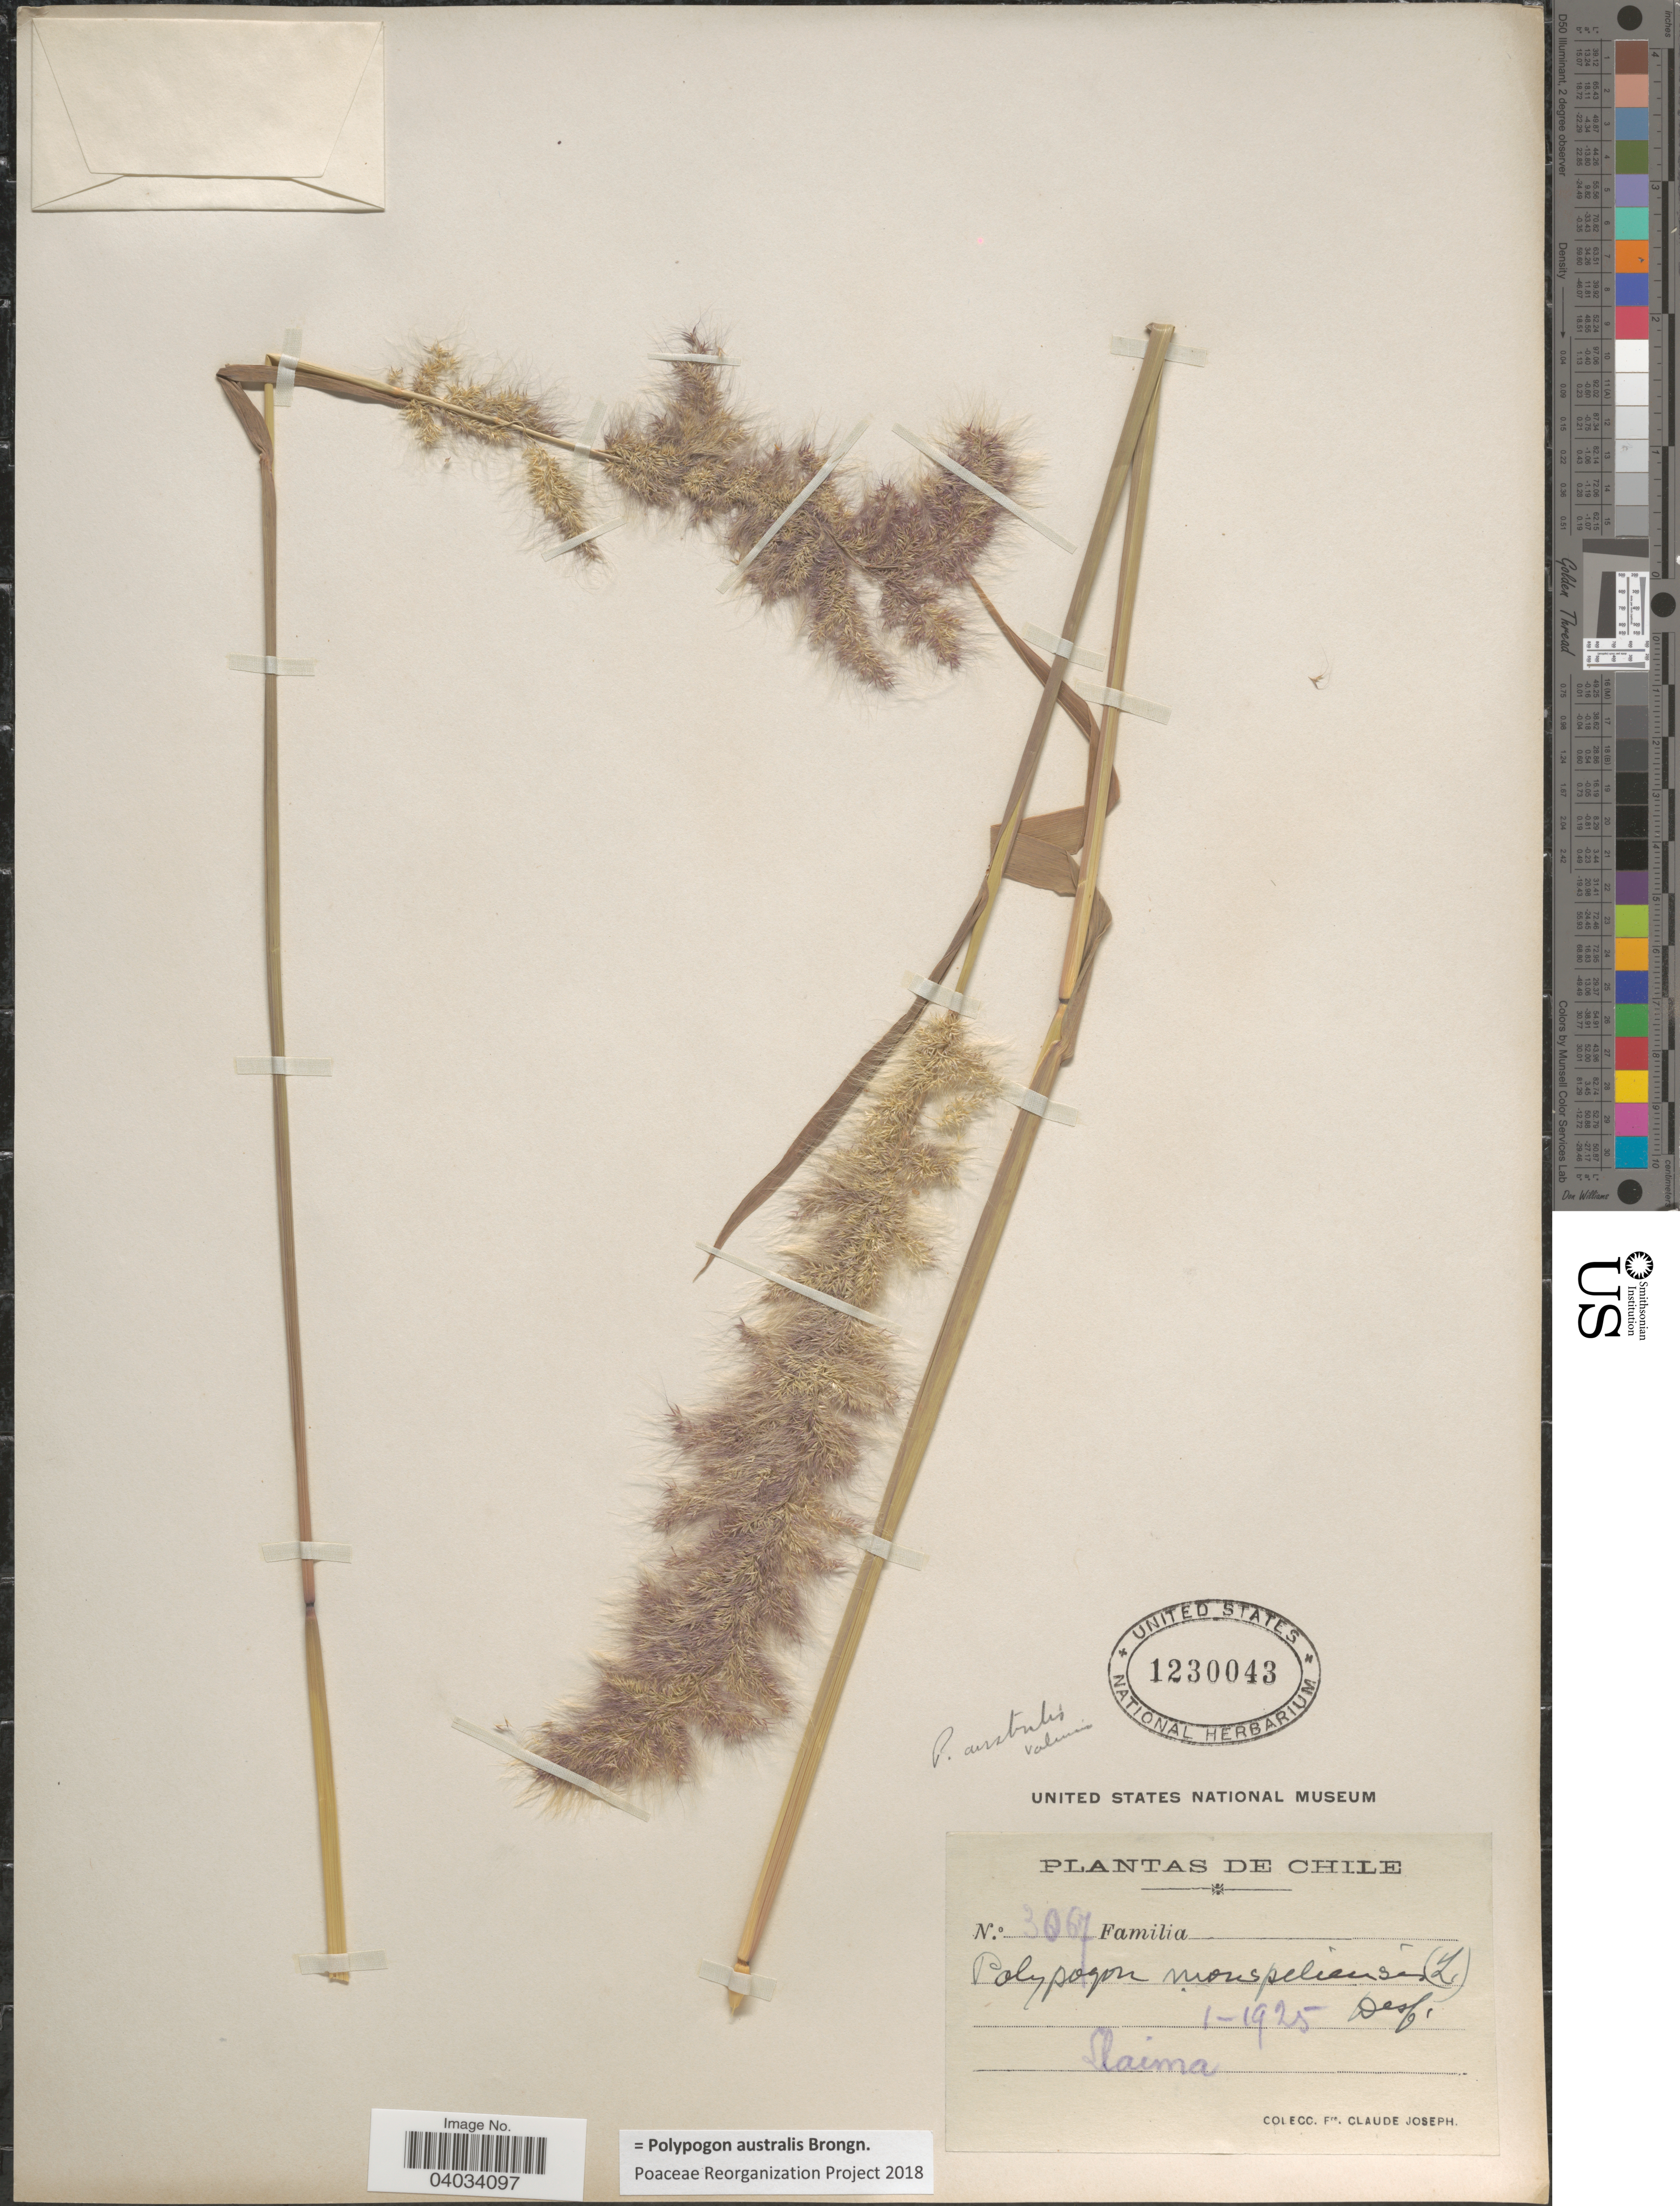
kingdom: Plantae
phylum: Tracheophyta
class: Liliopsida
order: Poales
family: Poaceae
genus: Polypogon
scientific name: Polypogon australis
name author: Brongn.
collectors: Bro. Claude-Joseph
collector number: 3067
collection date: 1925-01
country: Chile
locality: Llaima.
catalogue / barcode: US 1230043